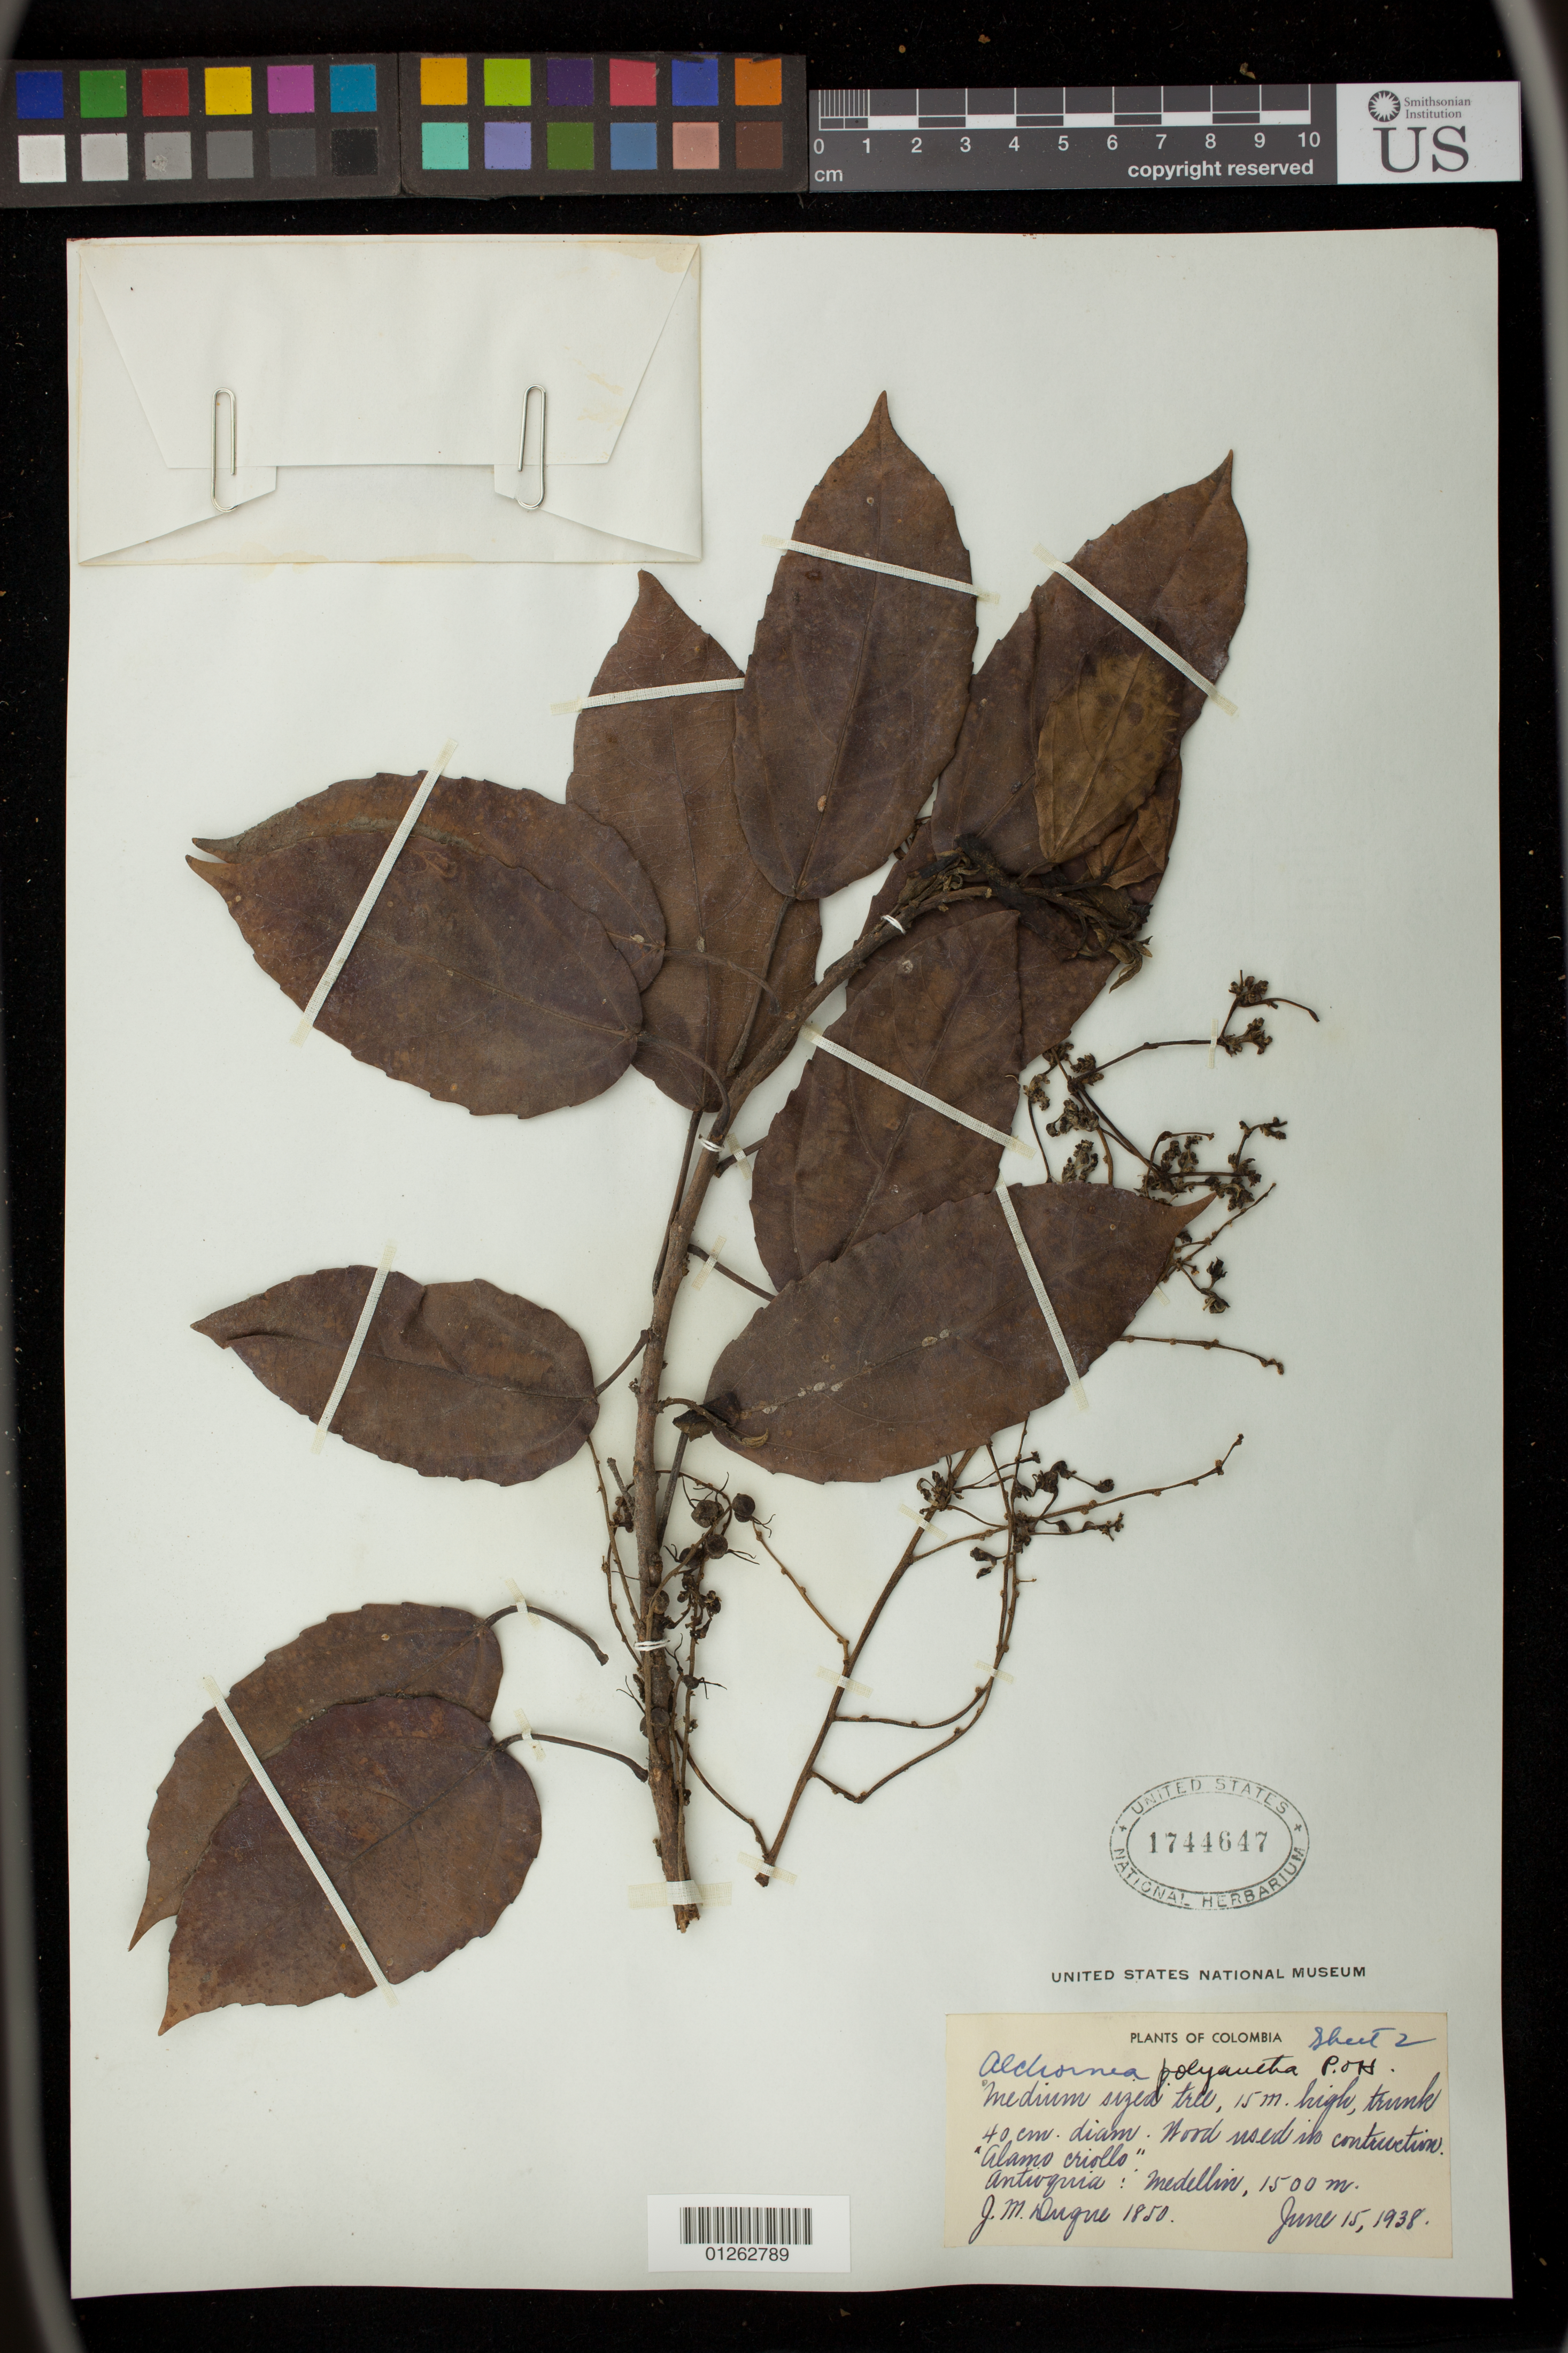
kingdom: Plantae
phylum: Tracheophyta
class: Magnoliopsida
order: Malpighiales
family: Euphorbiaceae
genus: Alchornea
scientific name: Alchornea latifolia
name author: Sw.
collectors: J. M. Duque Jaramillo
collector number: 1850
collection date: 1938-06-15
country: Colombia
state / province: Antioquia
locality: Medellin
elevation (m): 1500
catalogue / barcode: US 1744647